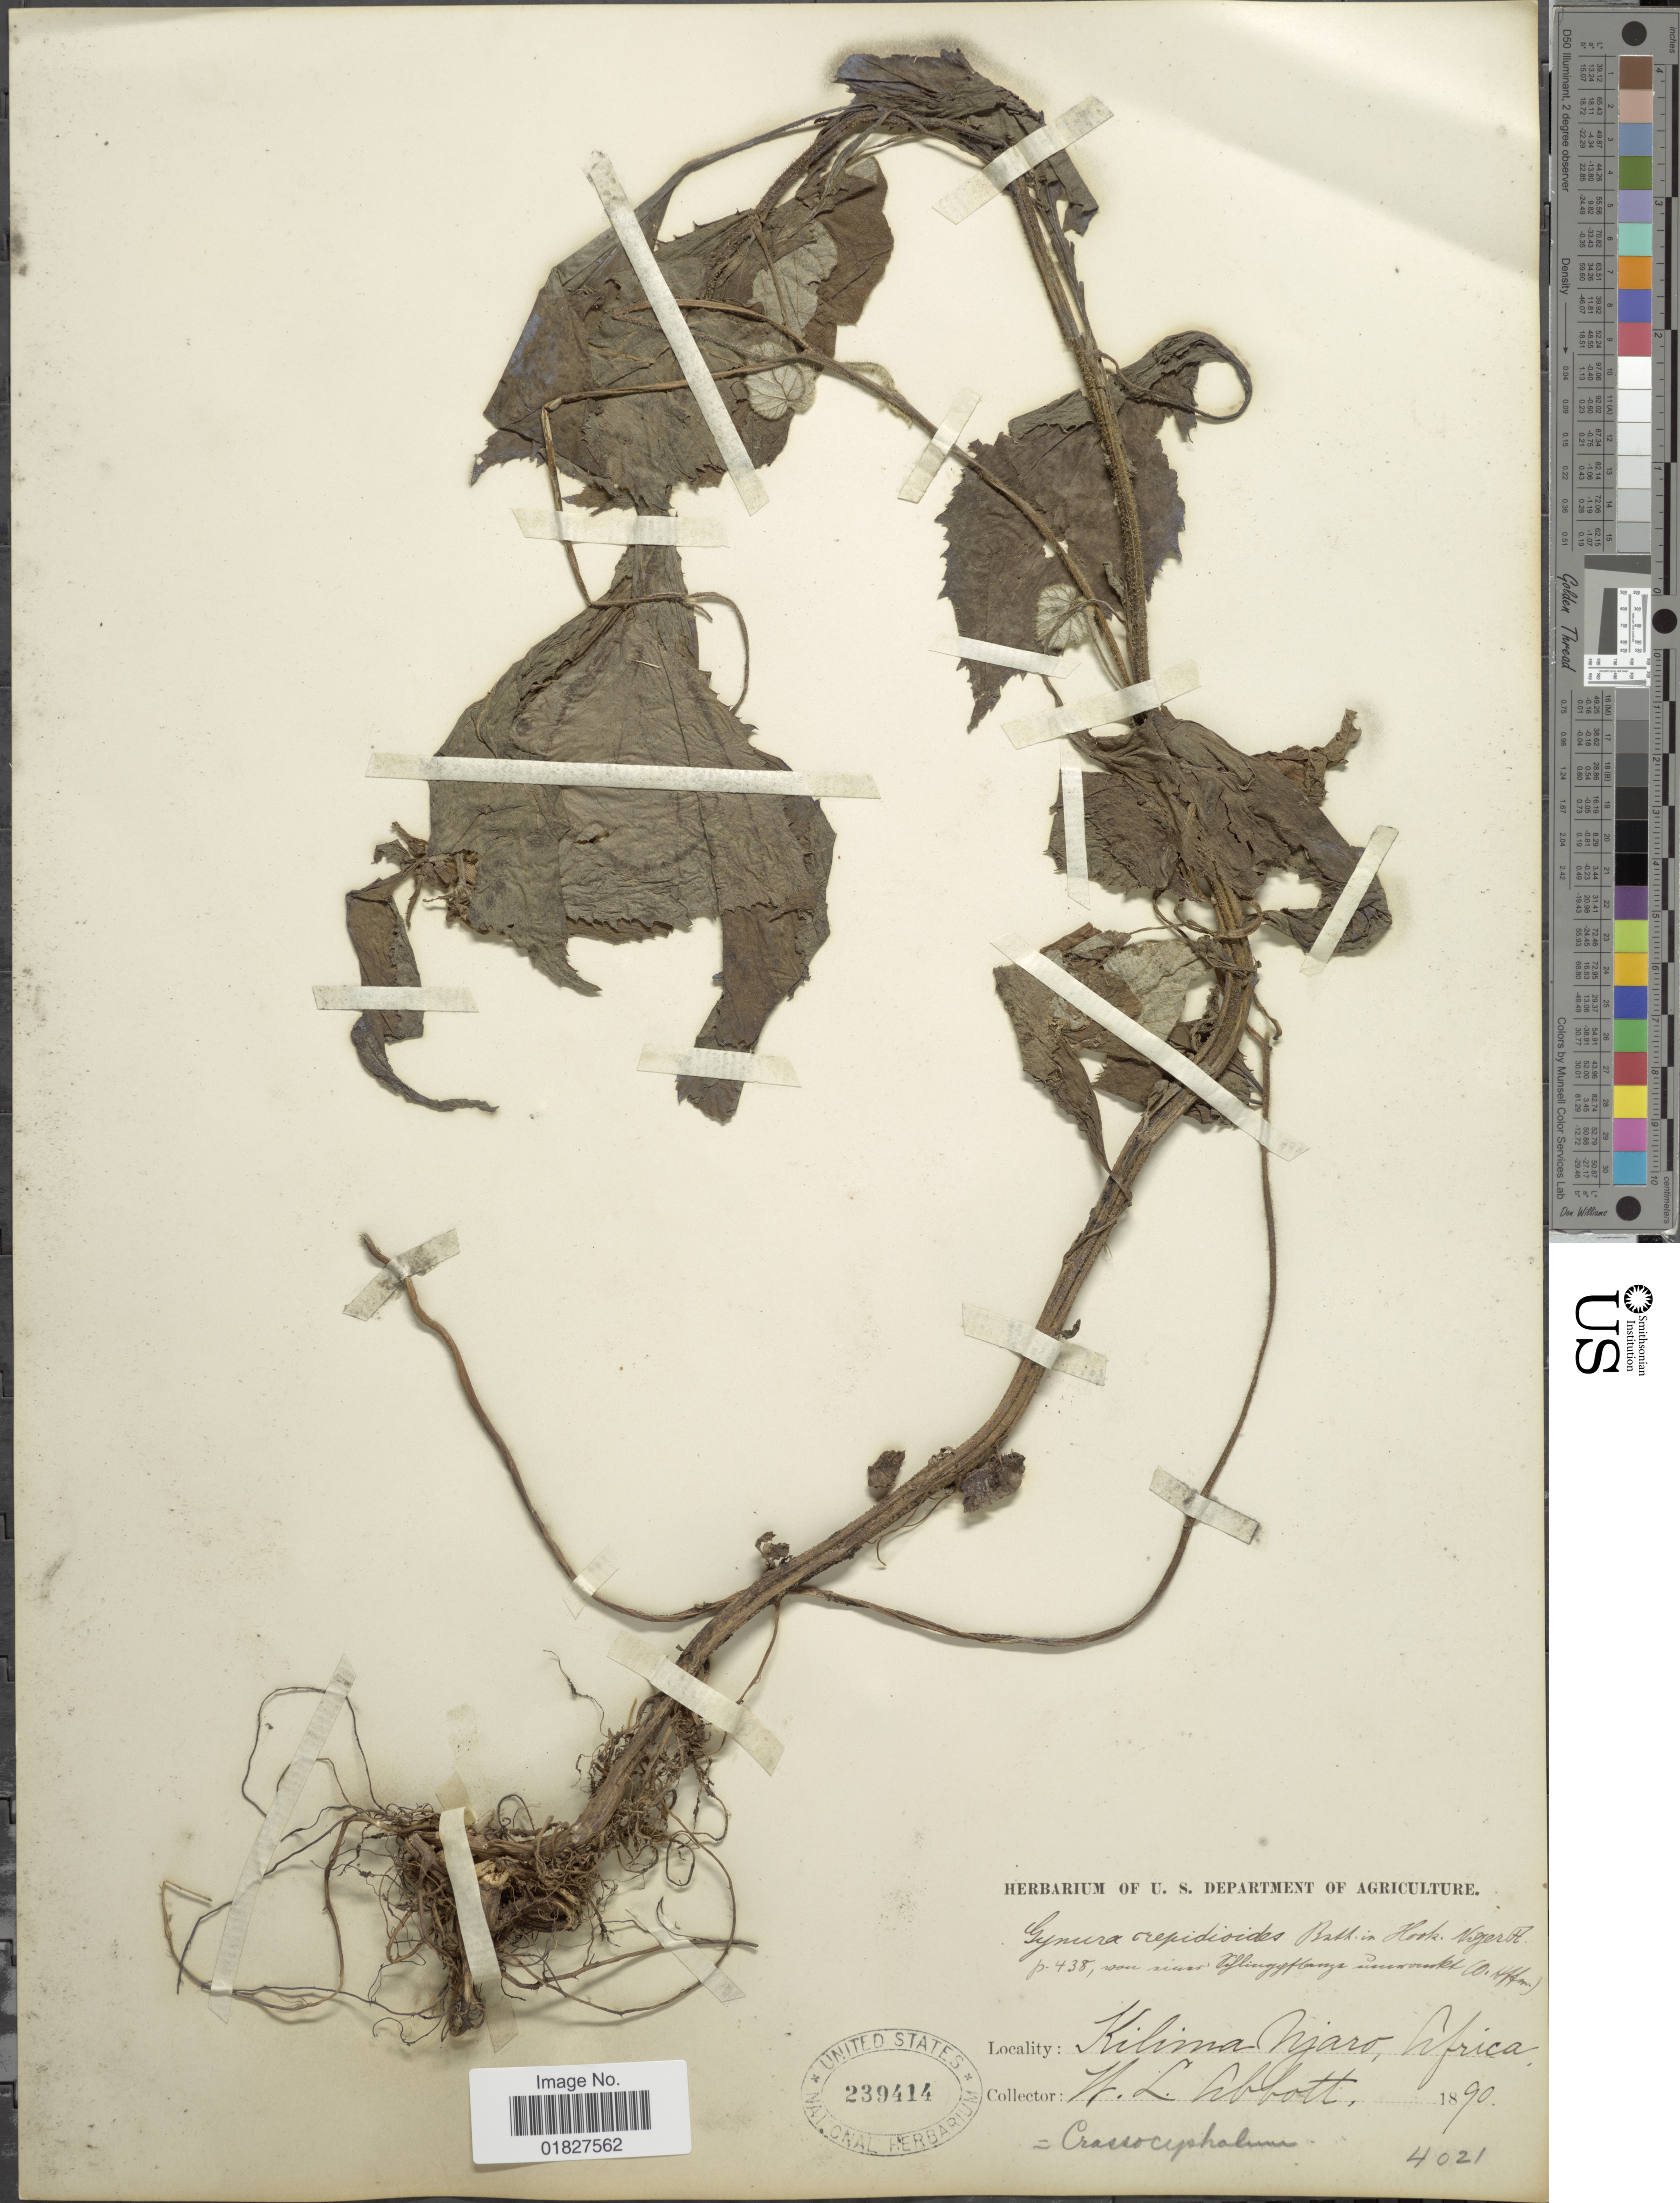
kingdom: Plantae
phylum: Tracheophyta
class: Magnoliopsida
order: Asterales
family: Asteraceae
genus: Crassocephalum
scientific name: Crassocephalum crepidioides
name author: (Benth.) S. Moore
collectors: W. L. Abbott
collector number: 4021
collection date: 1890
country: Tanzania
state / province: Kilimanjaro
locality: Africa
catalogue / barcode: US 239414